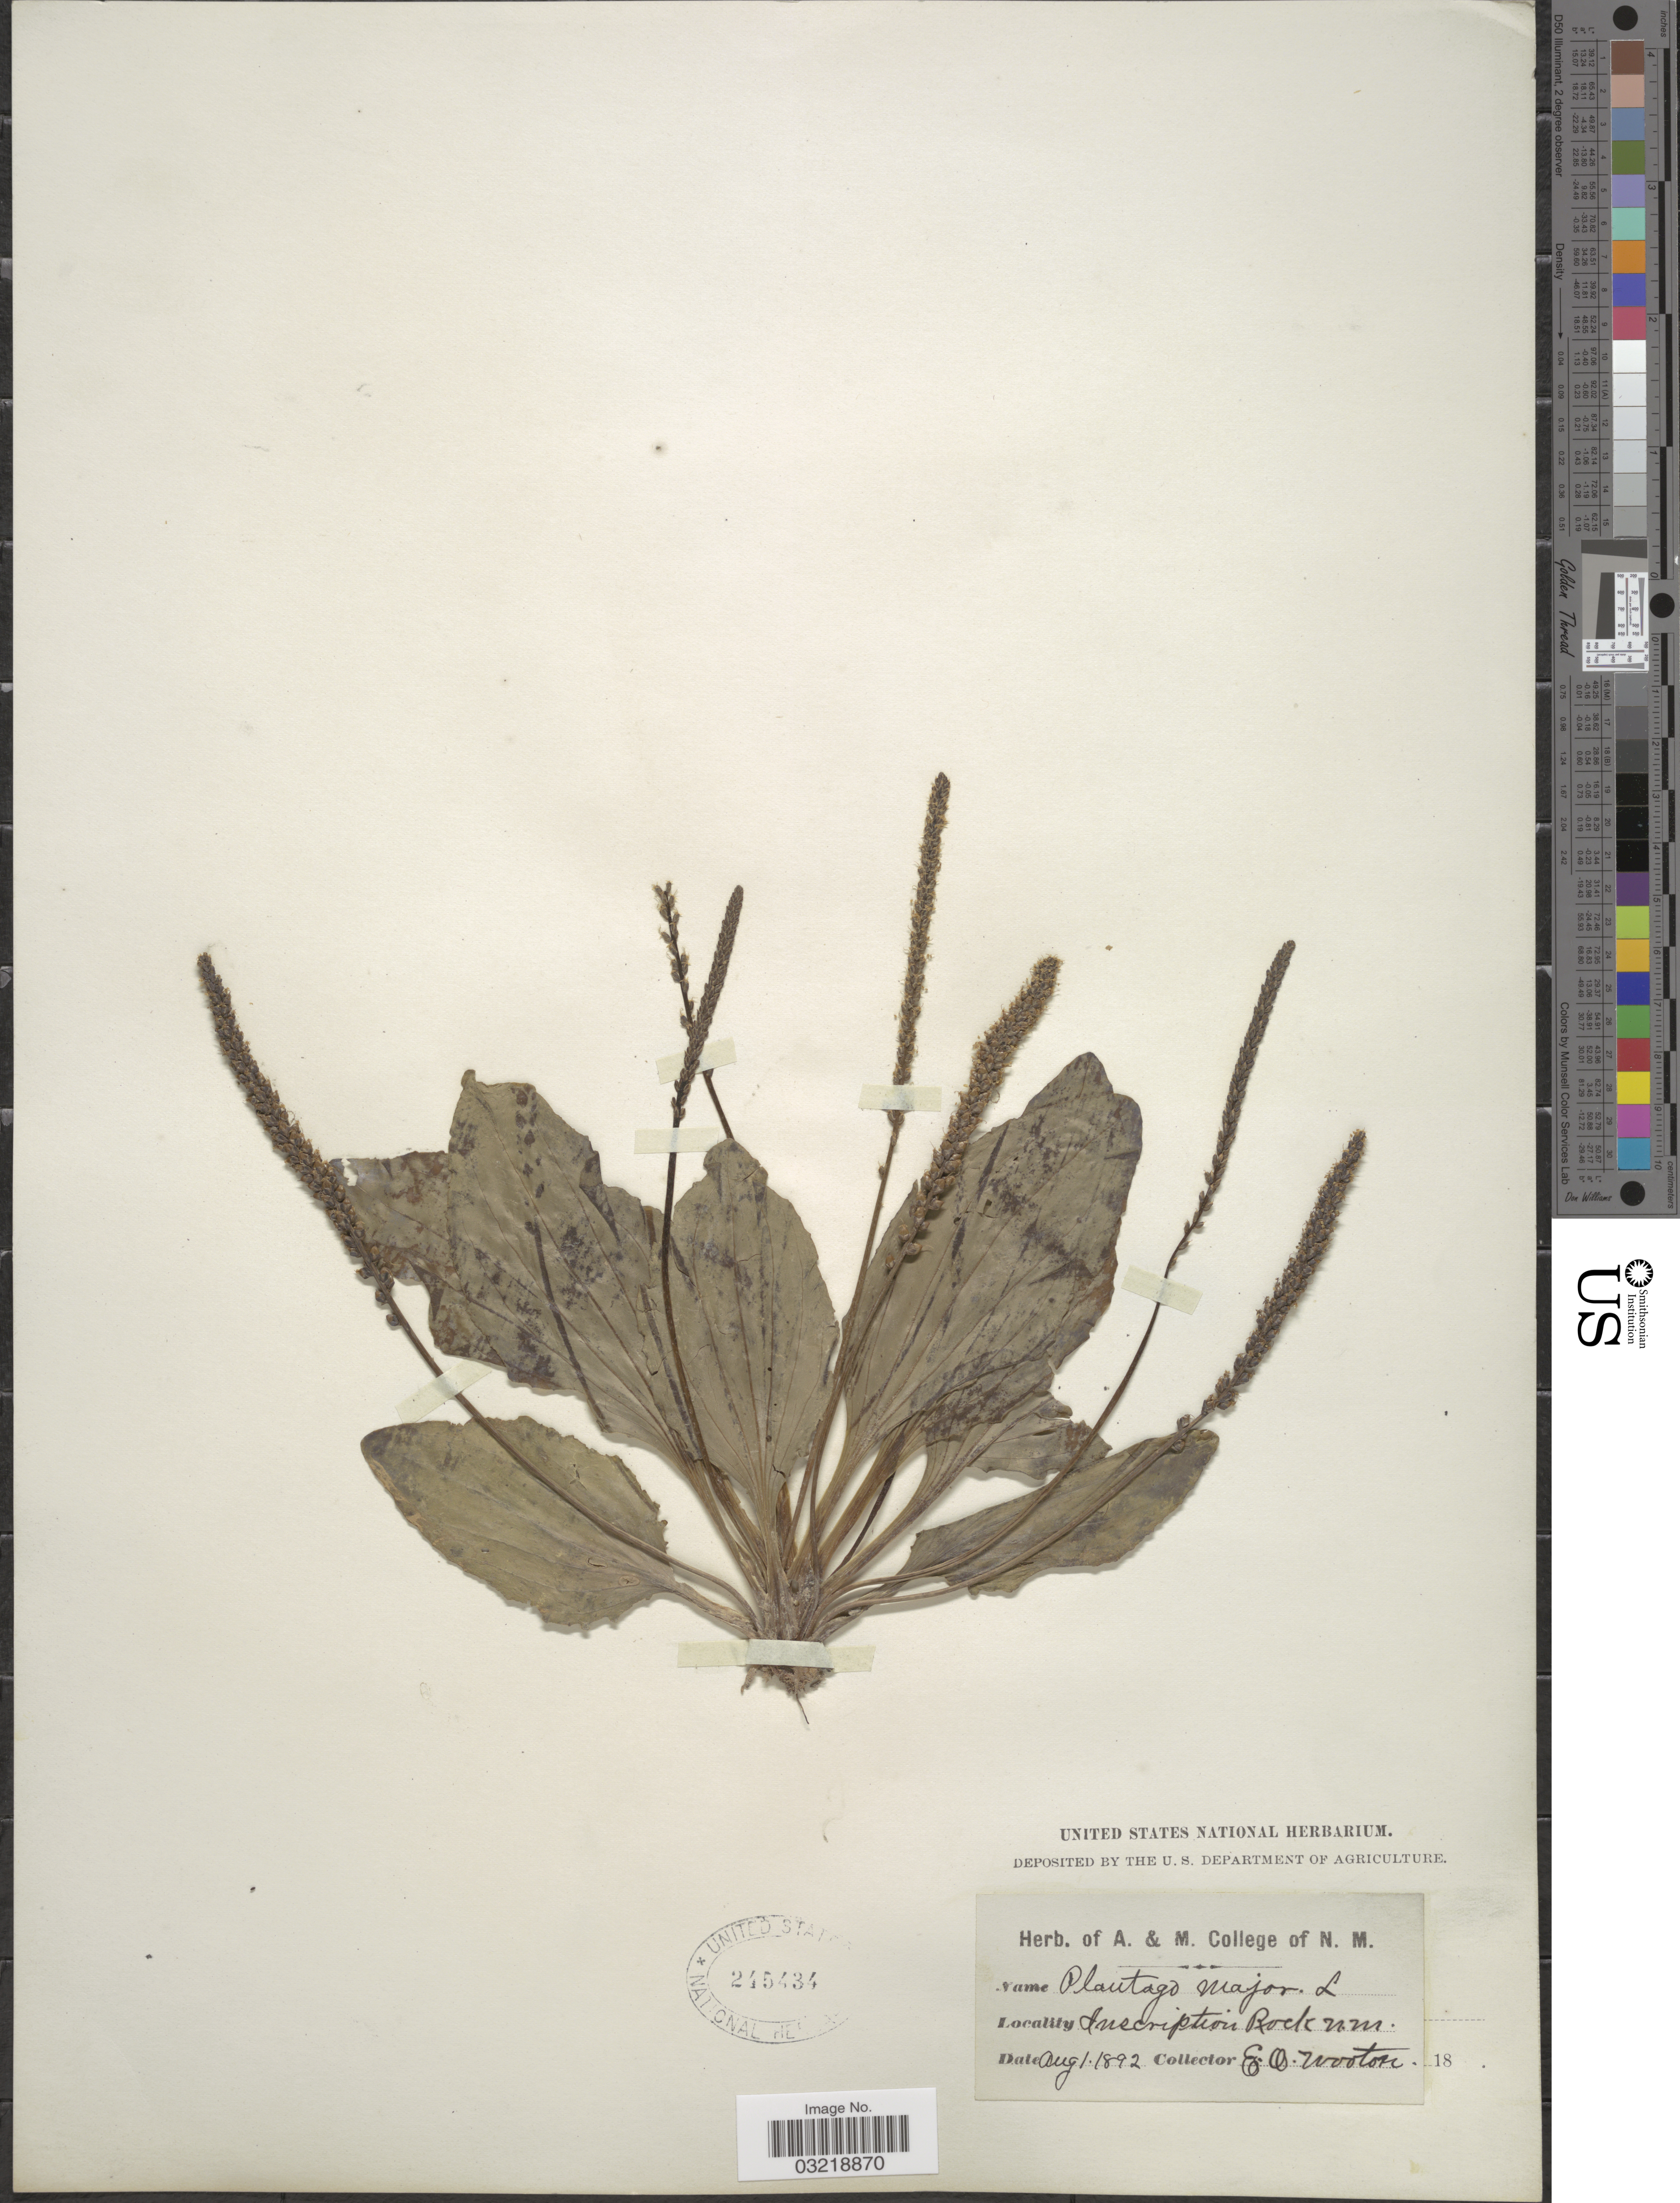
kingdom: Plantae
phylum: Tracheophyta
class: Magnoliopsida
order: Lamiales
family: Plantaginaceae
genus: Plantago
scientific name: Plantago major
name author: L.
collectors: E. O. Wooton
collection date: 1892-08-01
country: United States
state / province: New Mexico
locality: Inscription Rock.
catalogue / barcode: US 245434